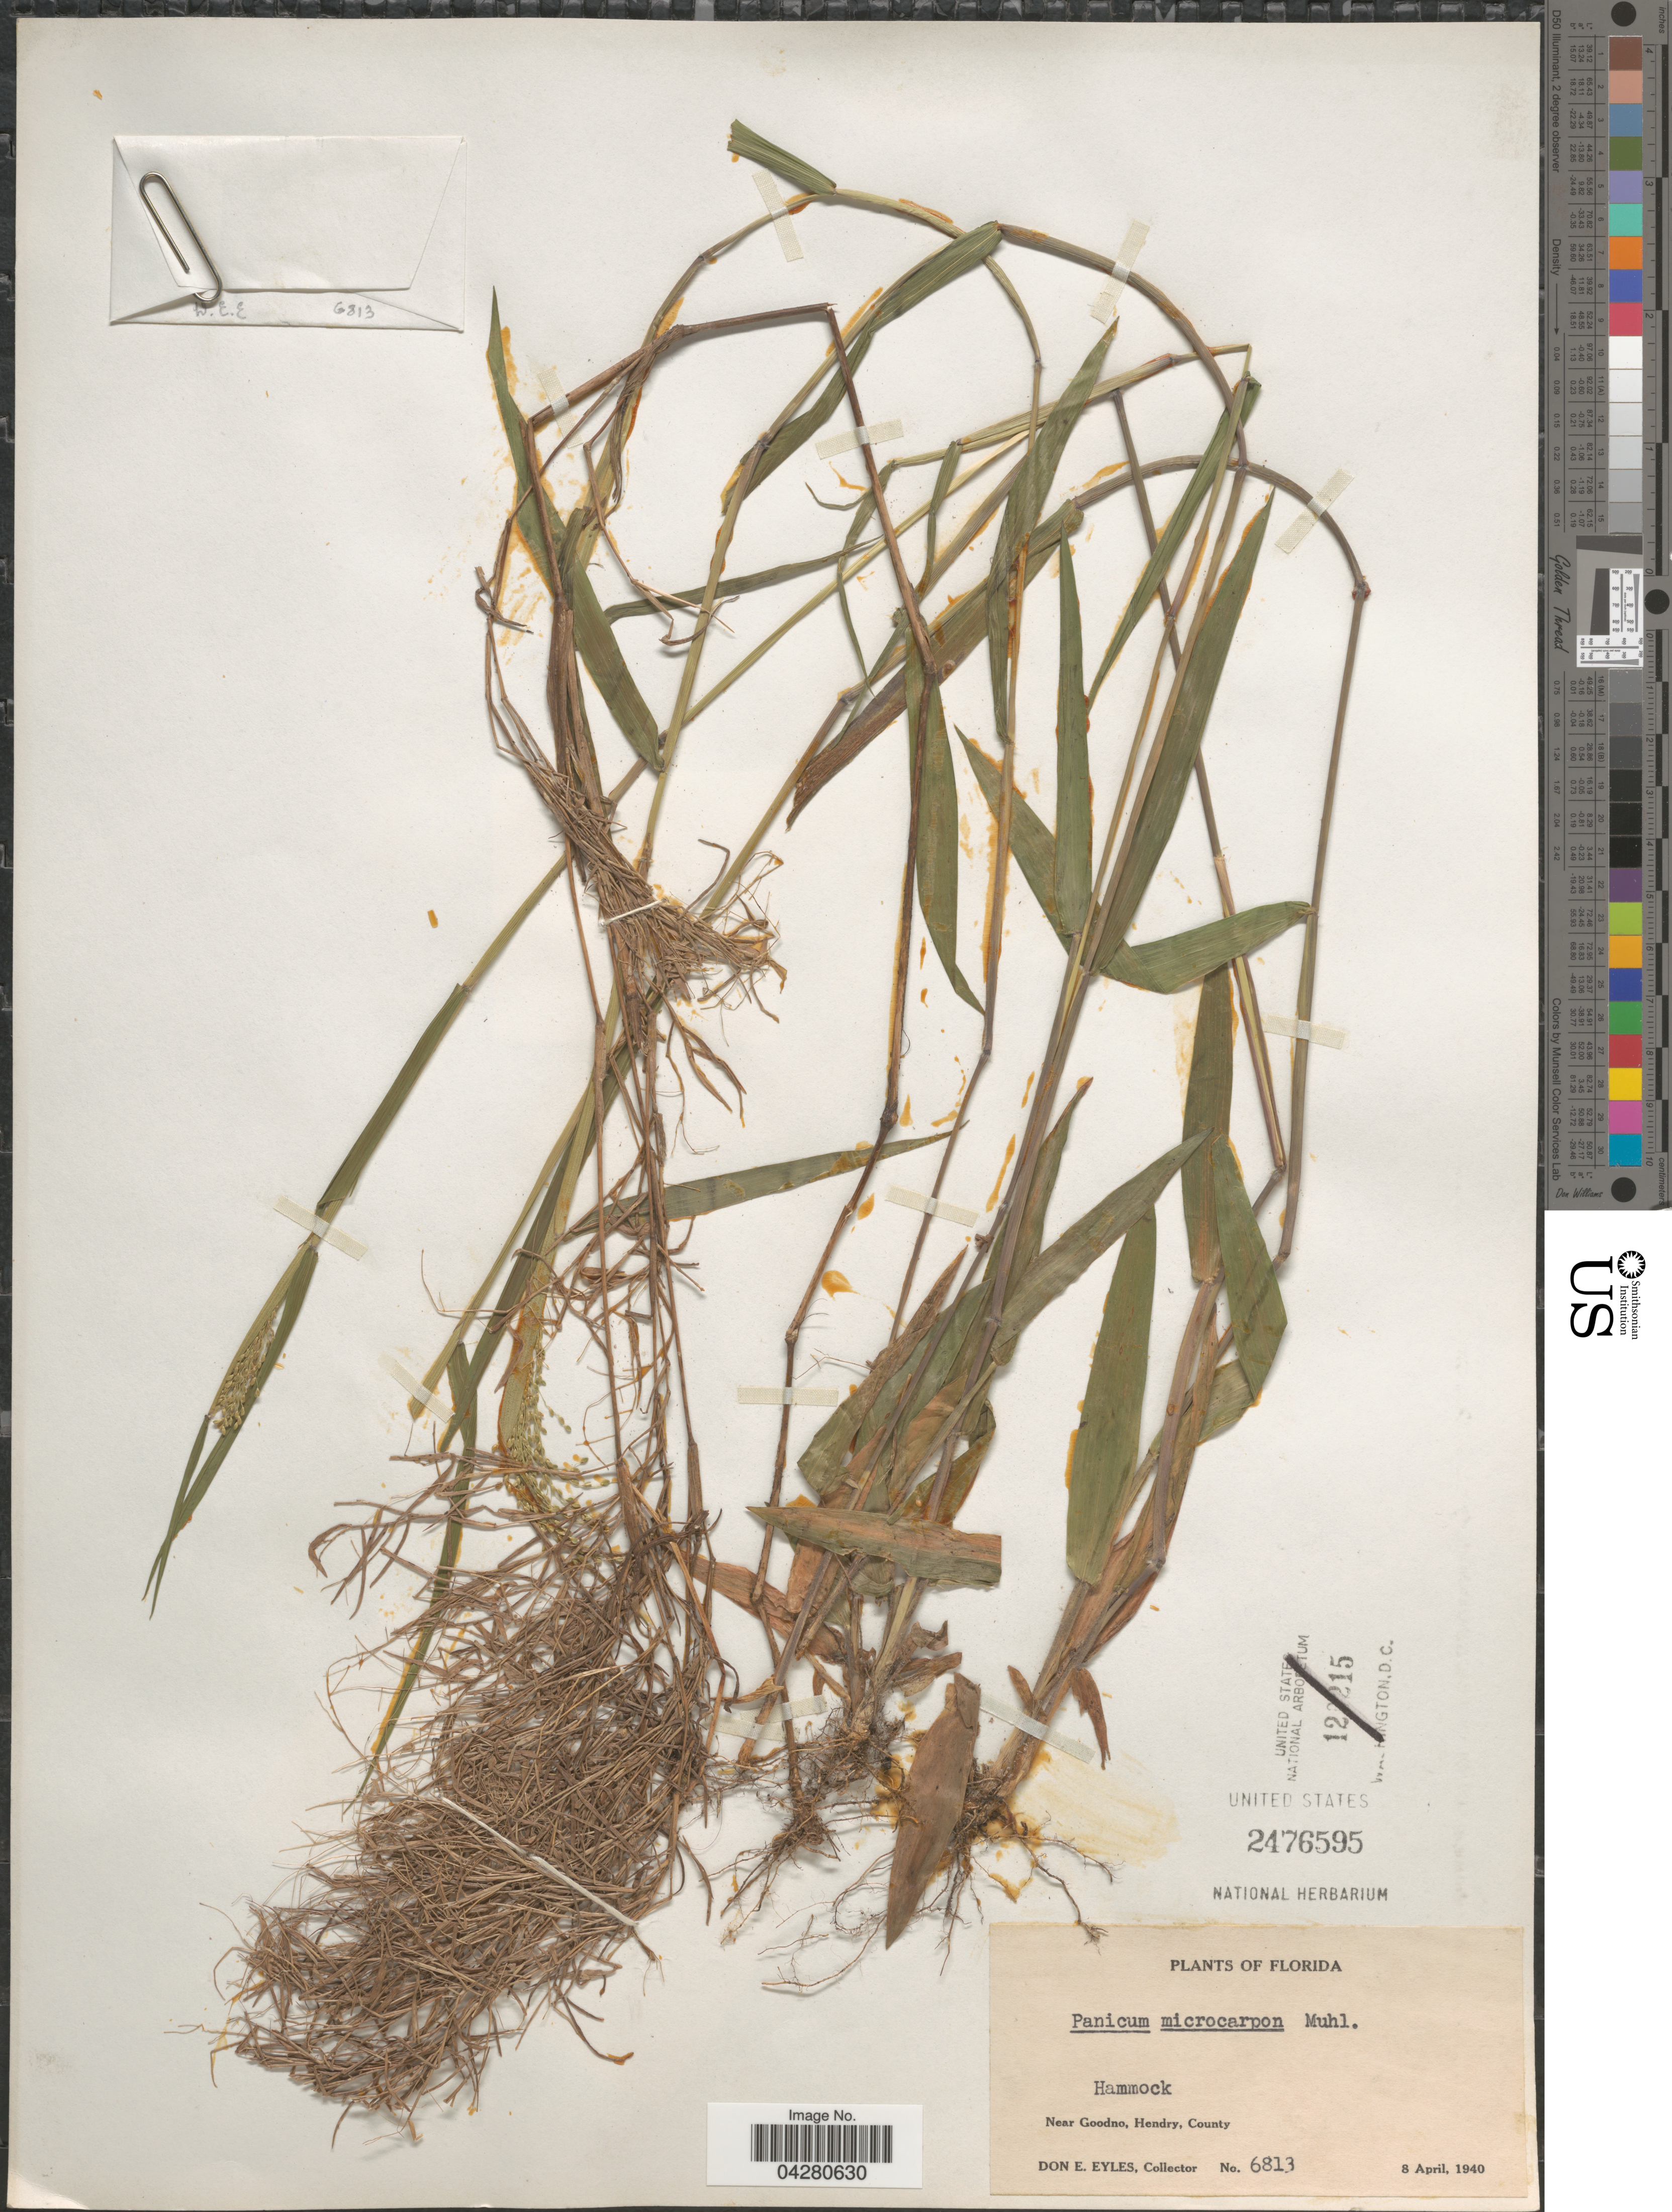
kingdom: Plantae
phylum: Tracheophyta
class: Liliopsida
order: Poales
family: Poaceae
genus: Dichanthelium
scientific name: Dichanthelium dichotomum var. dichotomum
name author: (L.) Gould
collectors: D. Eyles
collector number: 6813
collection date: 1940-04-08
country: United States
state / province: Florida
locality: Hammock. Near Goodno, Hendry, County.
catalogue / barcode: US 2476595